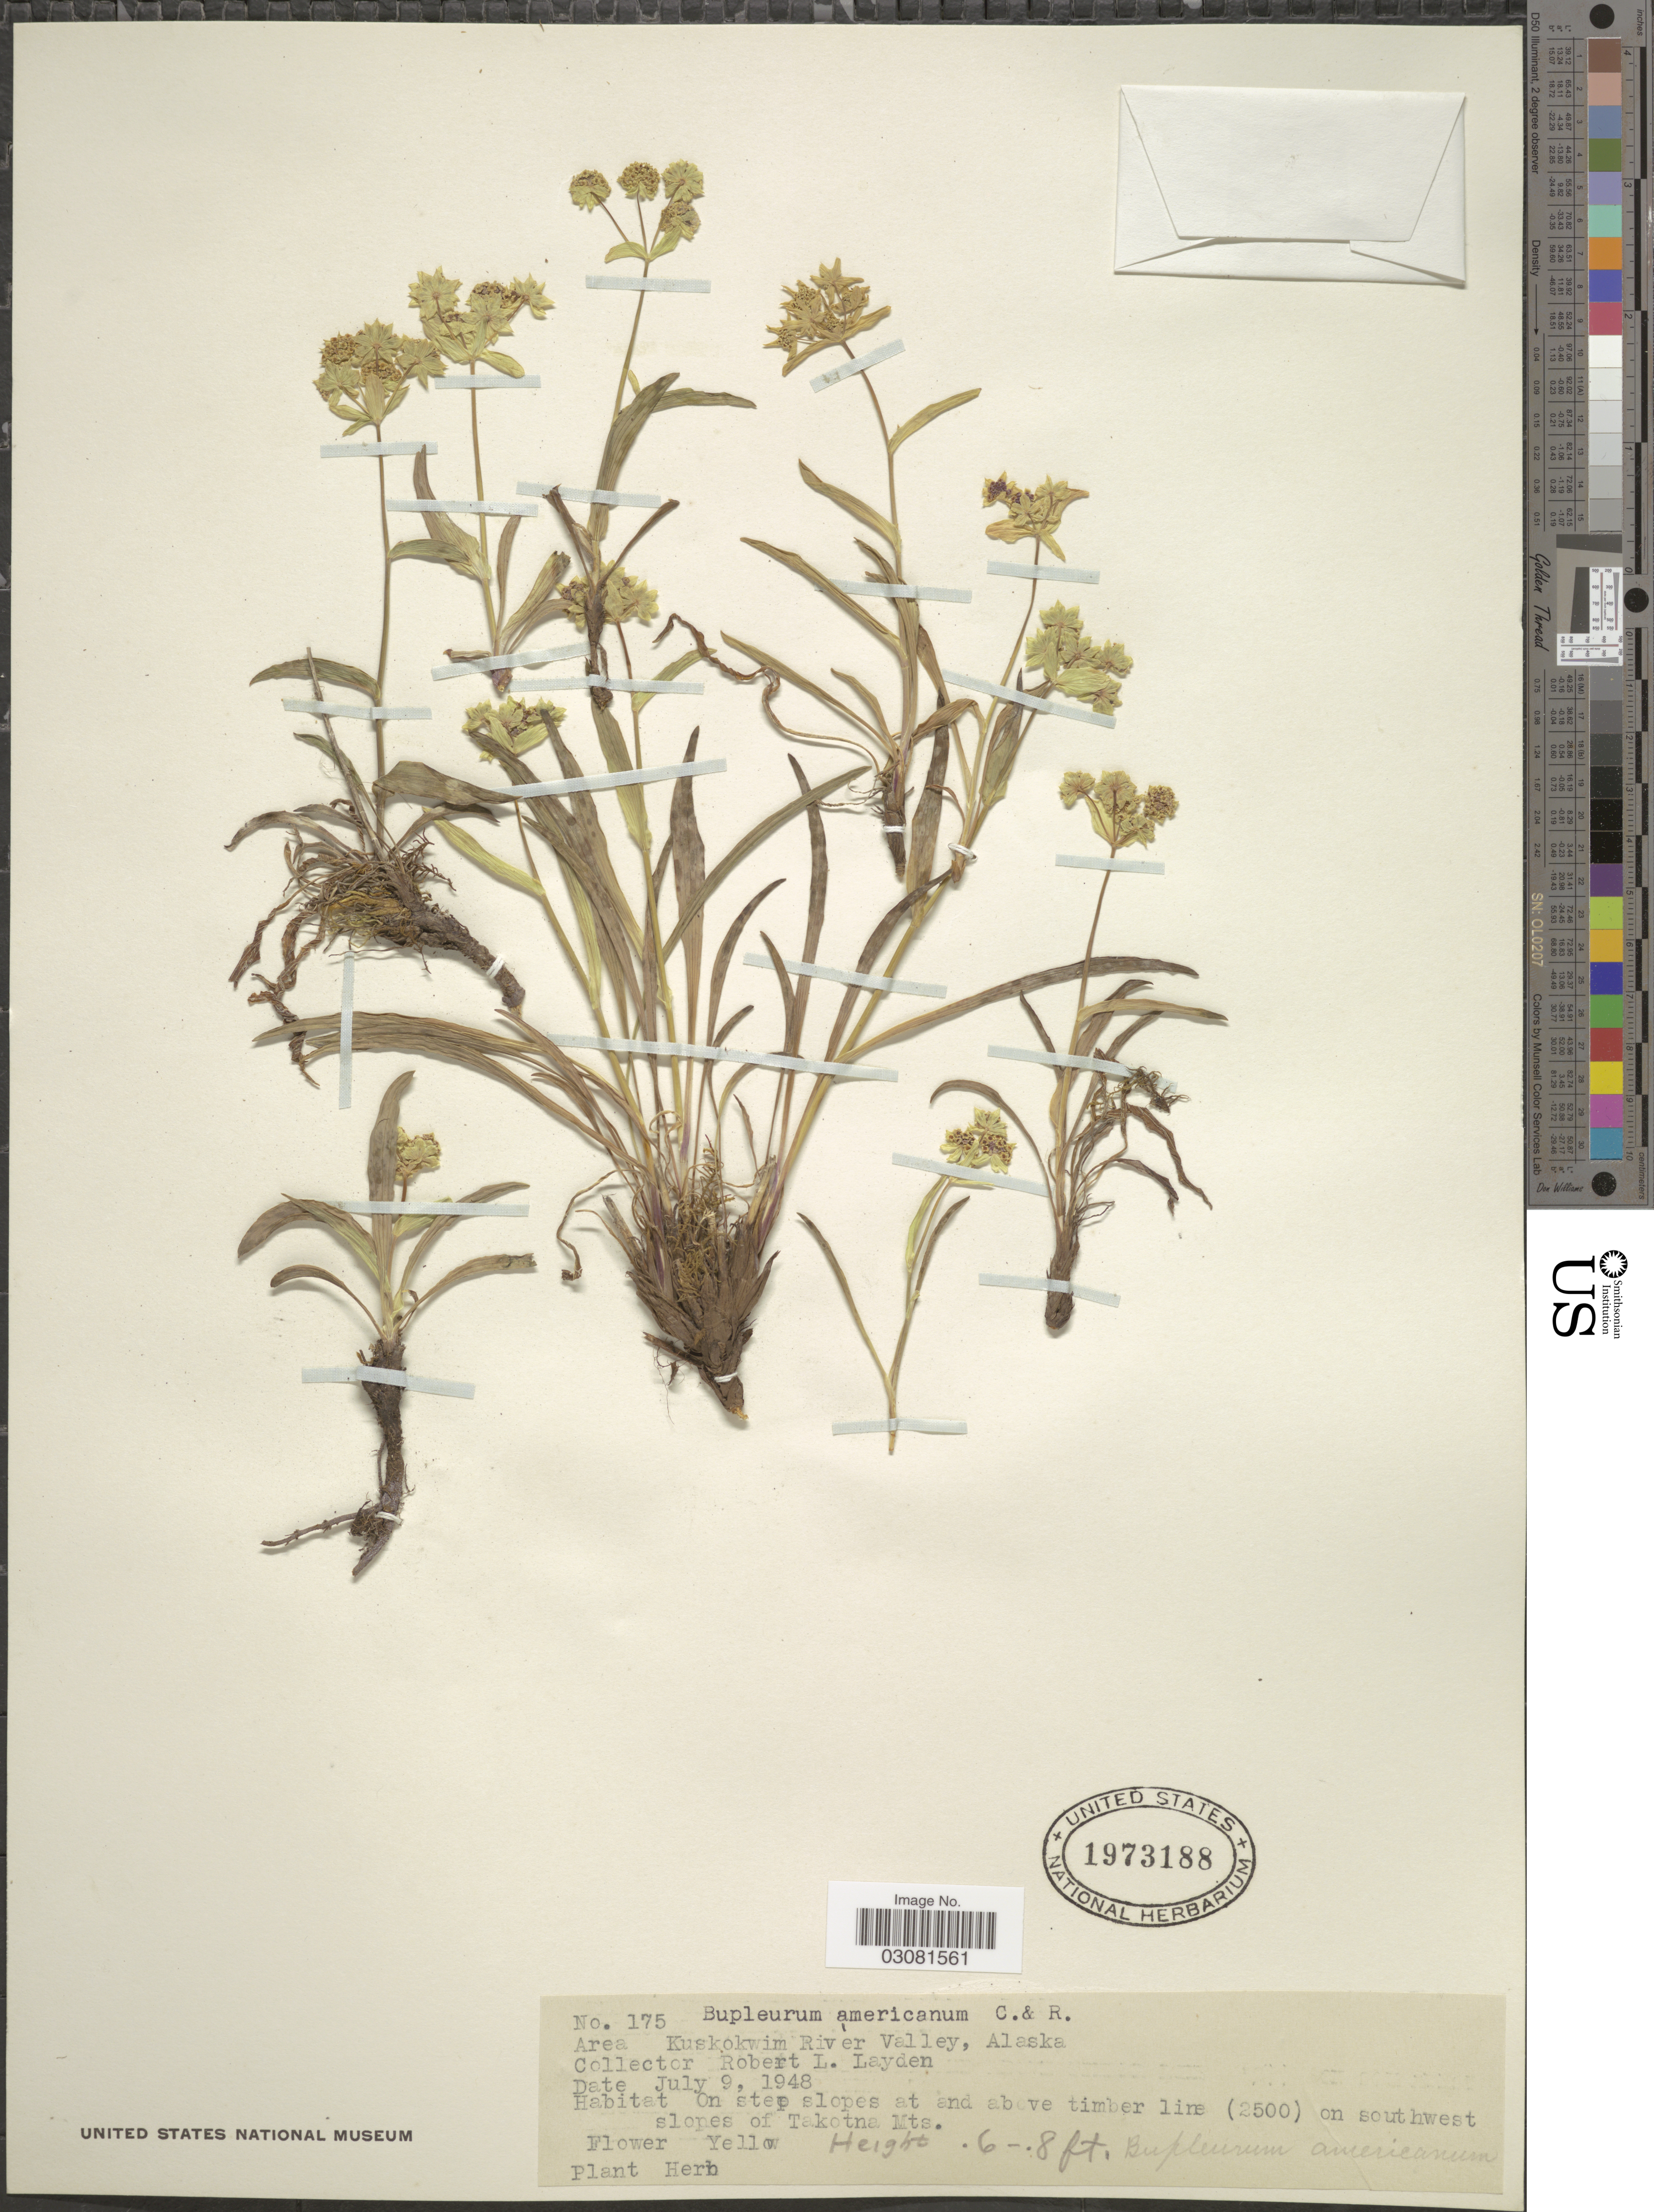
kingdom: Plantae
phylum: Tracheophyta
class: Magnoliopsida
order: Apiales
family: Apiaceae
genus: Bupleurum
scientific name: Bupleurum americanum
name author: J.M. Coult. & Rose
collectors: R. Layden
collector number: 175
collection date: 1948-07-09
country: United States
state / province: Alaska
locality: Area Kuskokwim River Valley, on southwest slopes of Takotna Mts.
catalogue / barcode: US 1973188